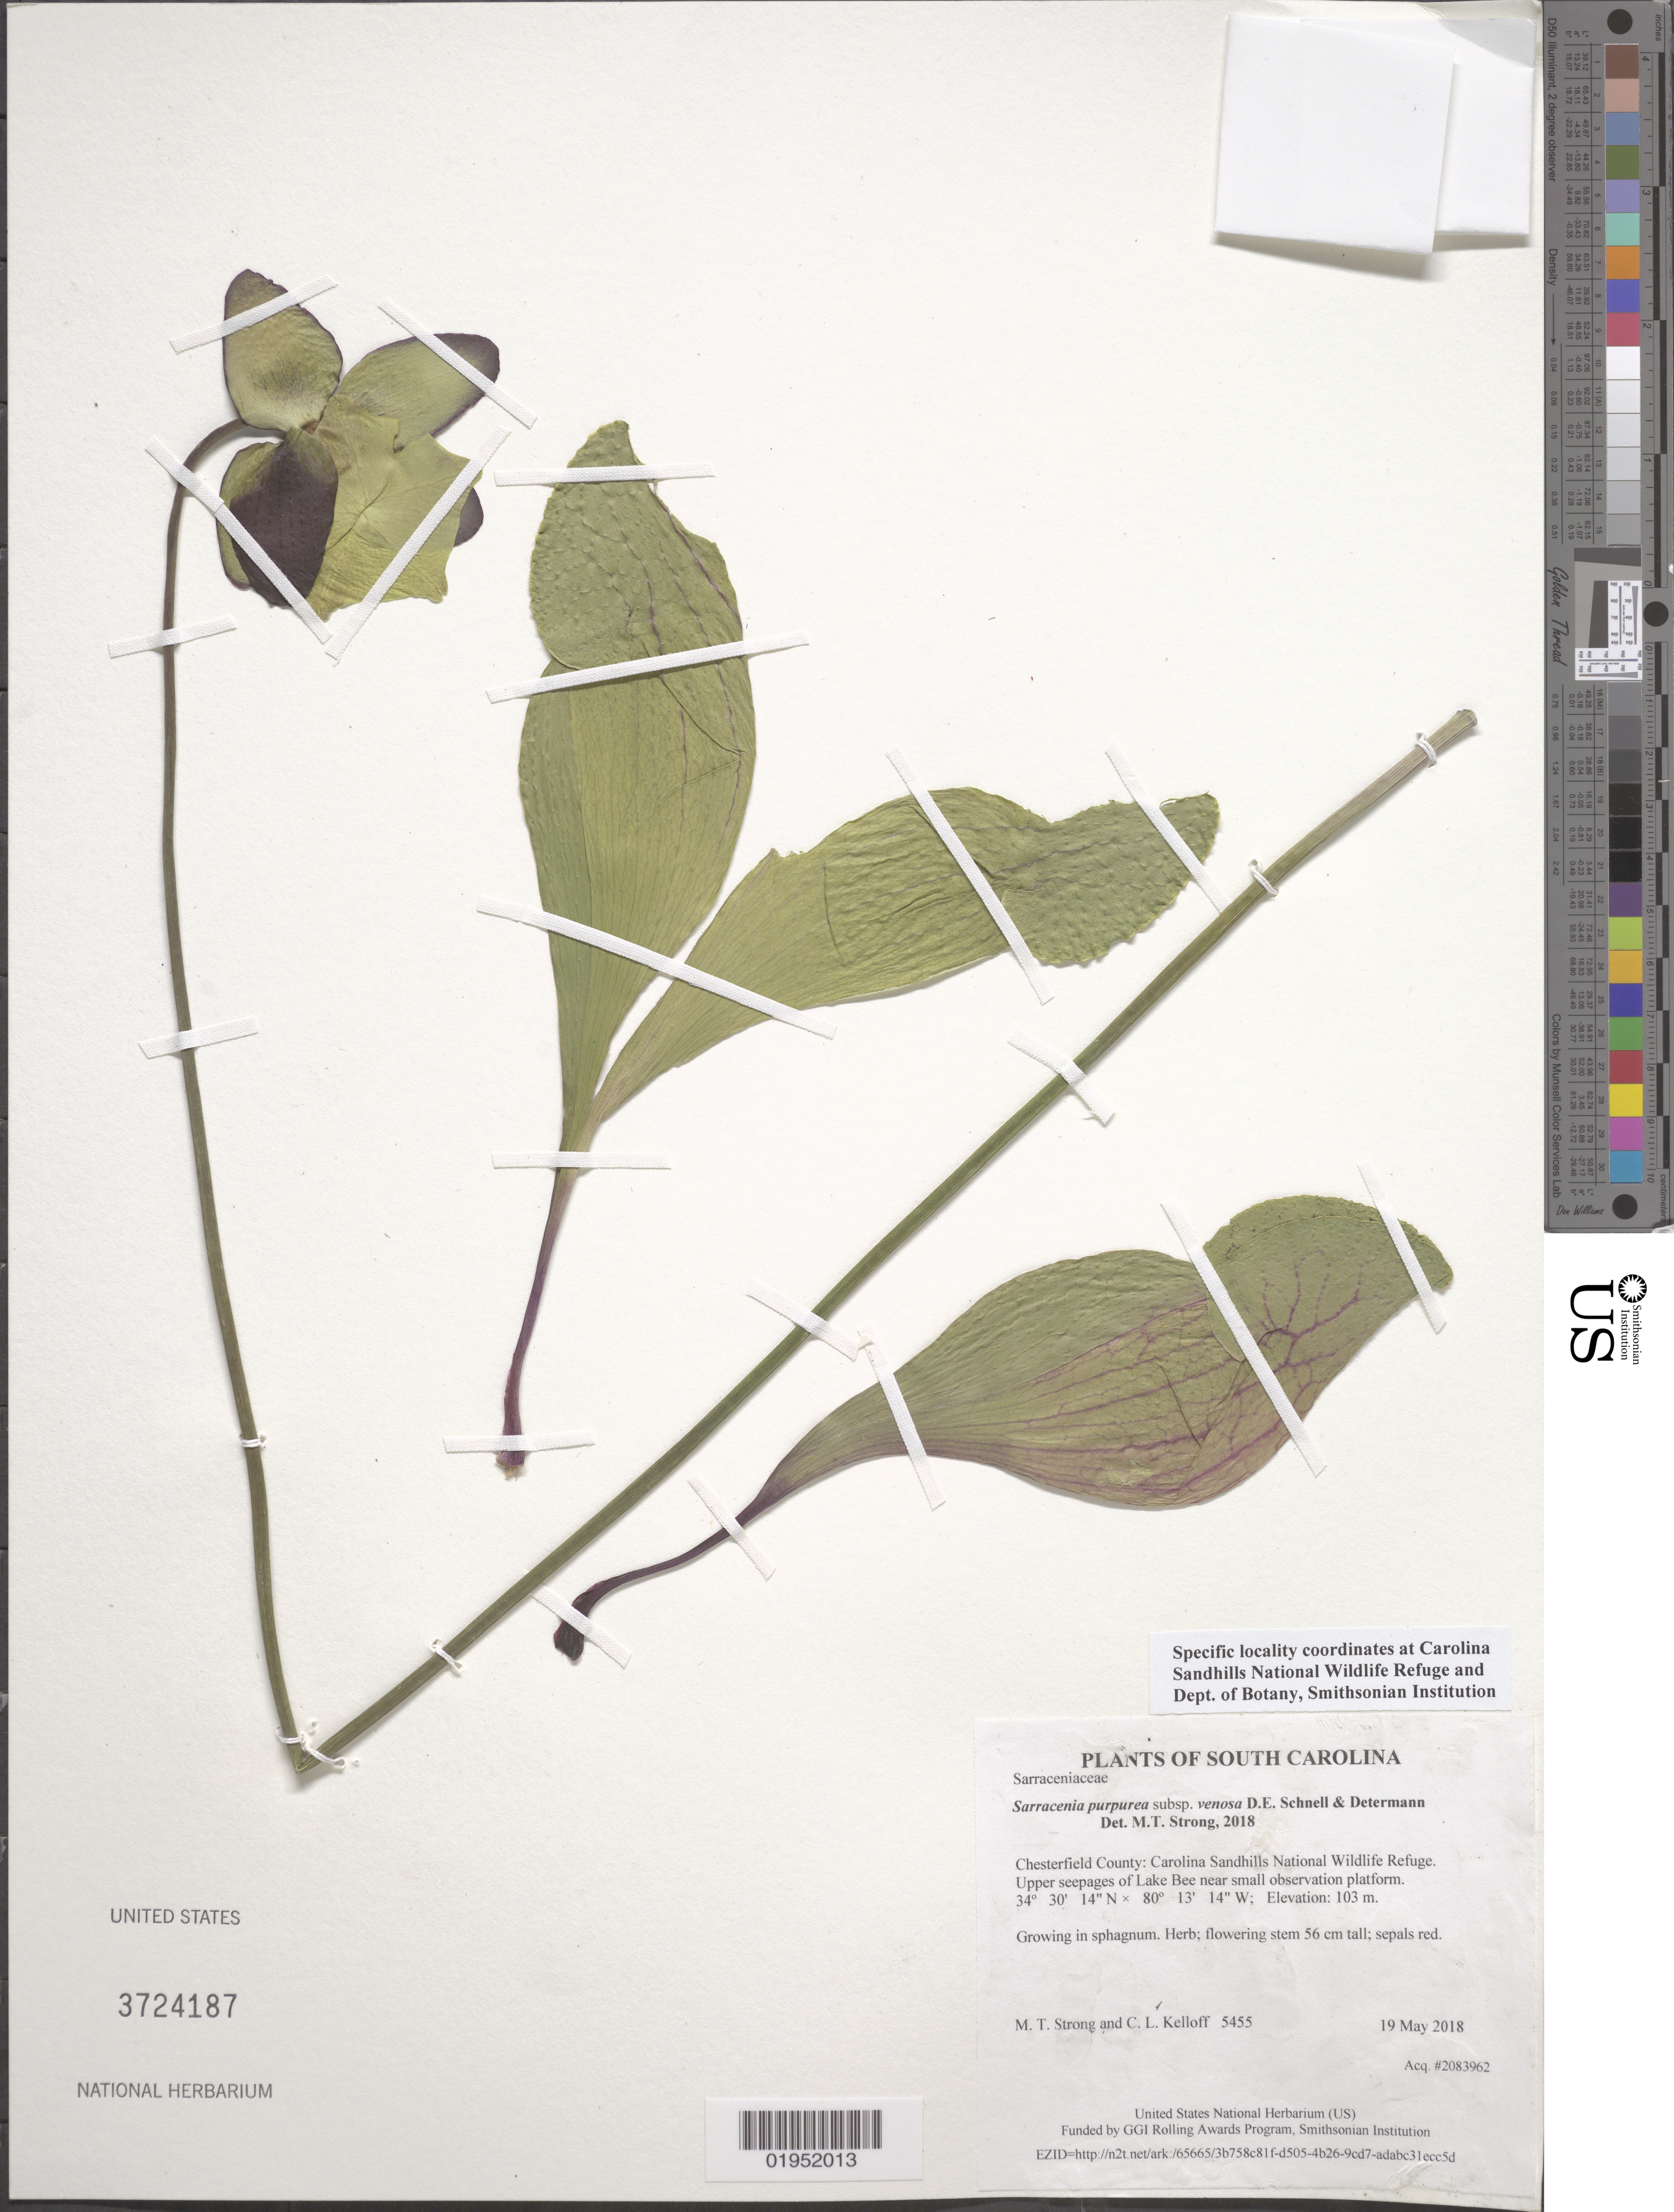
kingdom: Plantae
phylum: Tracheophyta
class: Magnoliopsida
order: Ericales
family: Sarraceniaceae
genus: Sarracenia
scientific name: Sarracenia purpurea subsp. venosa var. montana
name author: D.E. Schnell & Determann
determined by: Strong, Mark T., (BOT), Smithsonian Institution - National Museum of Natural History (UNITED STATES)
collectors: M. T. Strong & C. L. Kelloff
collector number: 5455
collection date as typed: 19 May 2018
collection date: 2018-05-19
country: United States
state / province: South Carolina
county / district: Chesterfield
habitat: Growing in sphagnum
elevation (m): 103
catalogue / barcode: US 3724187